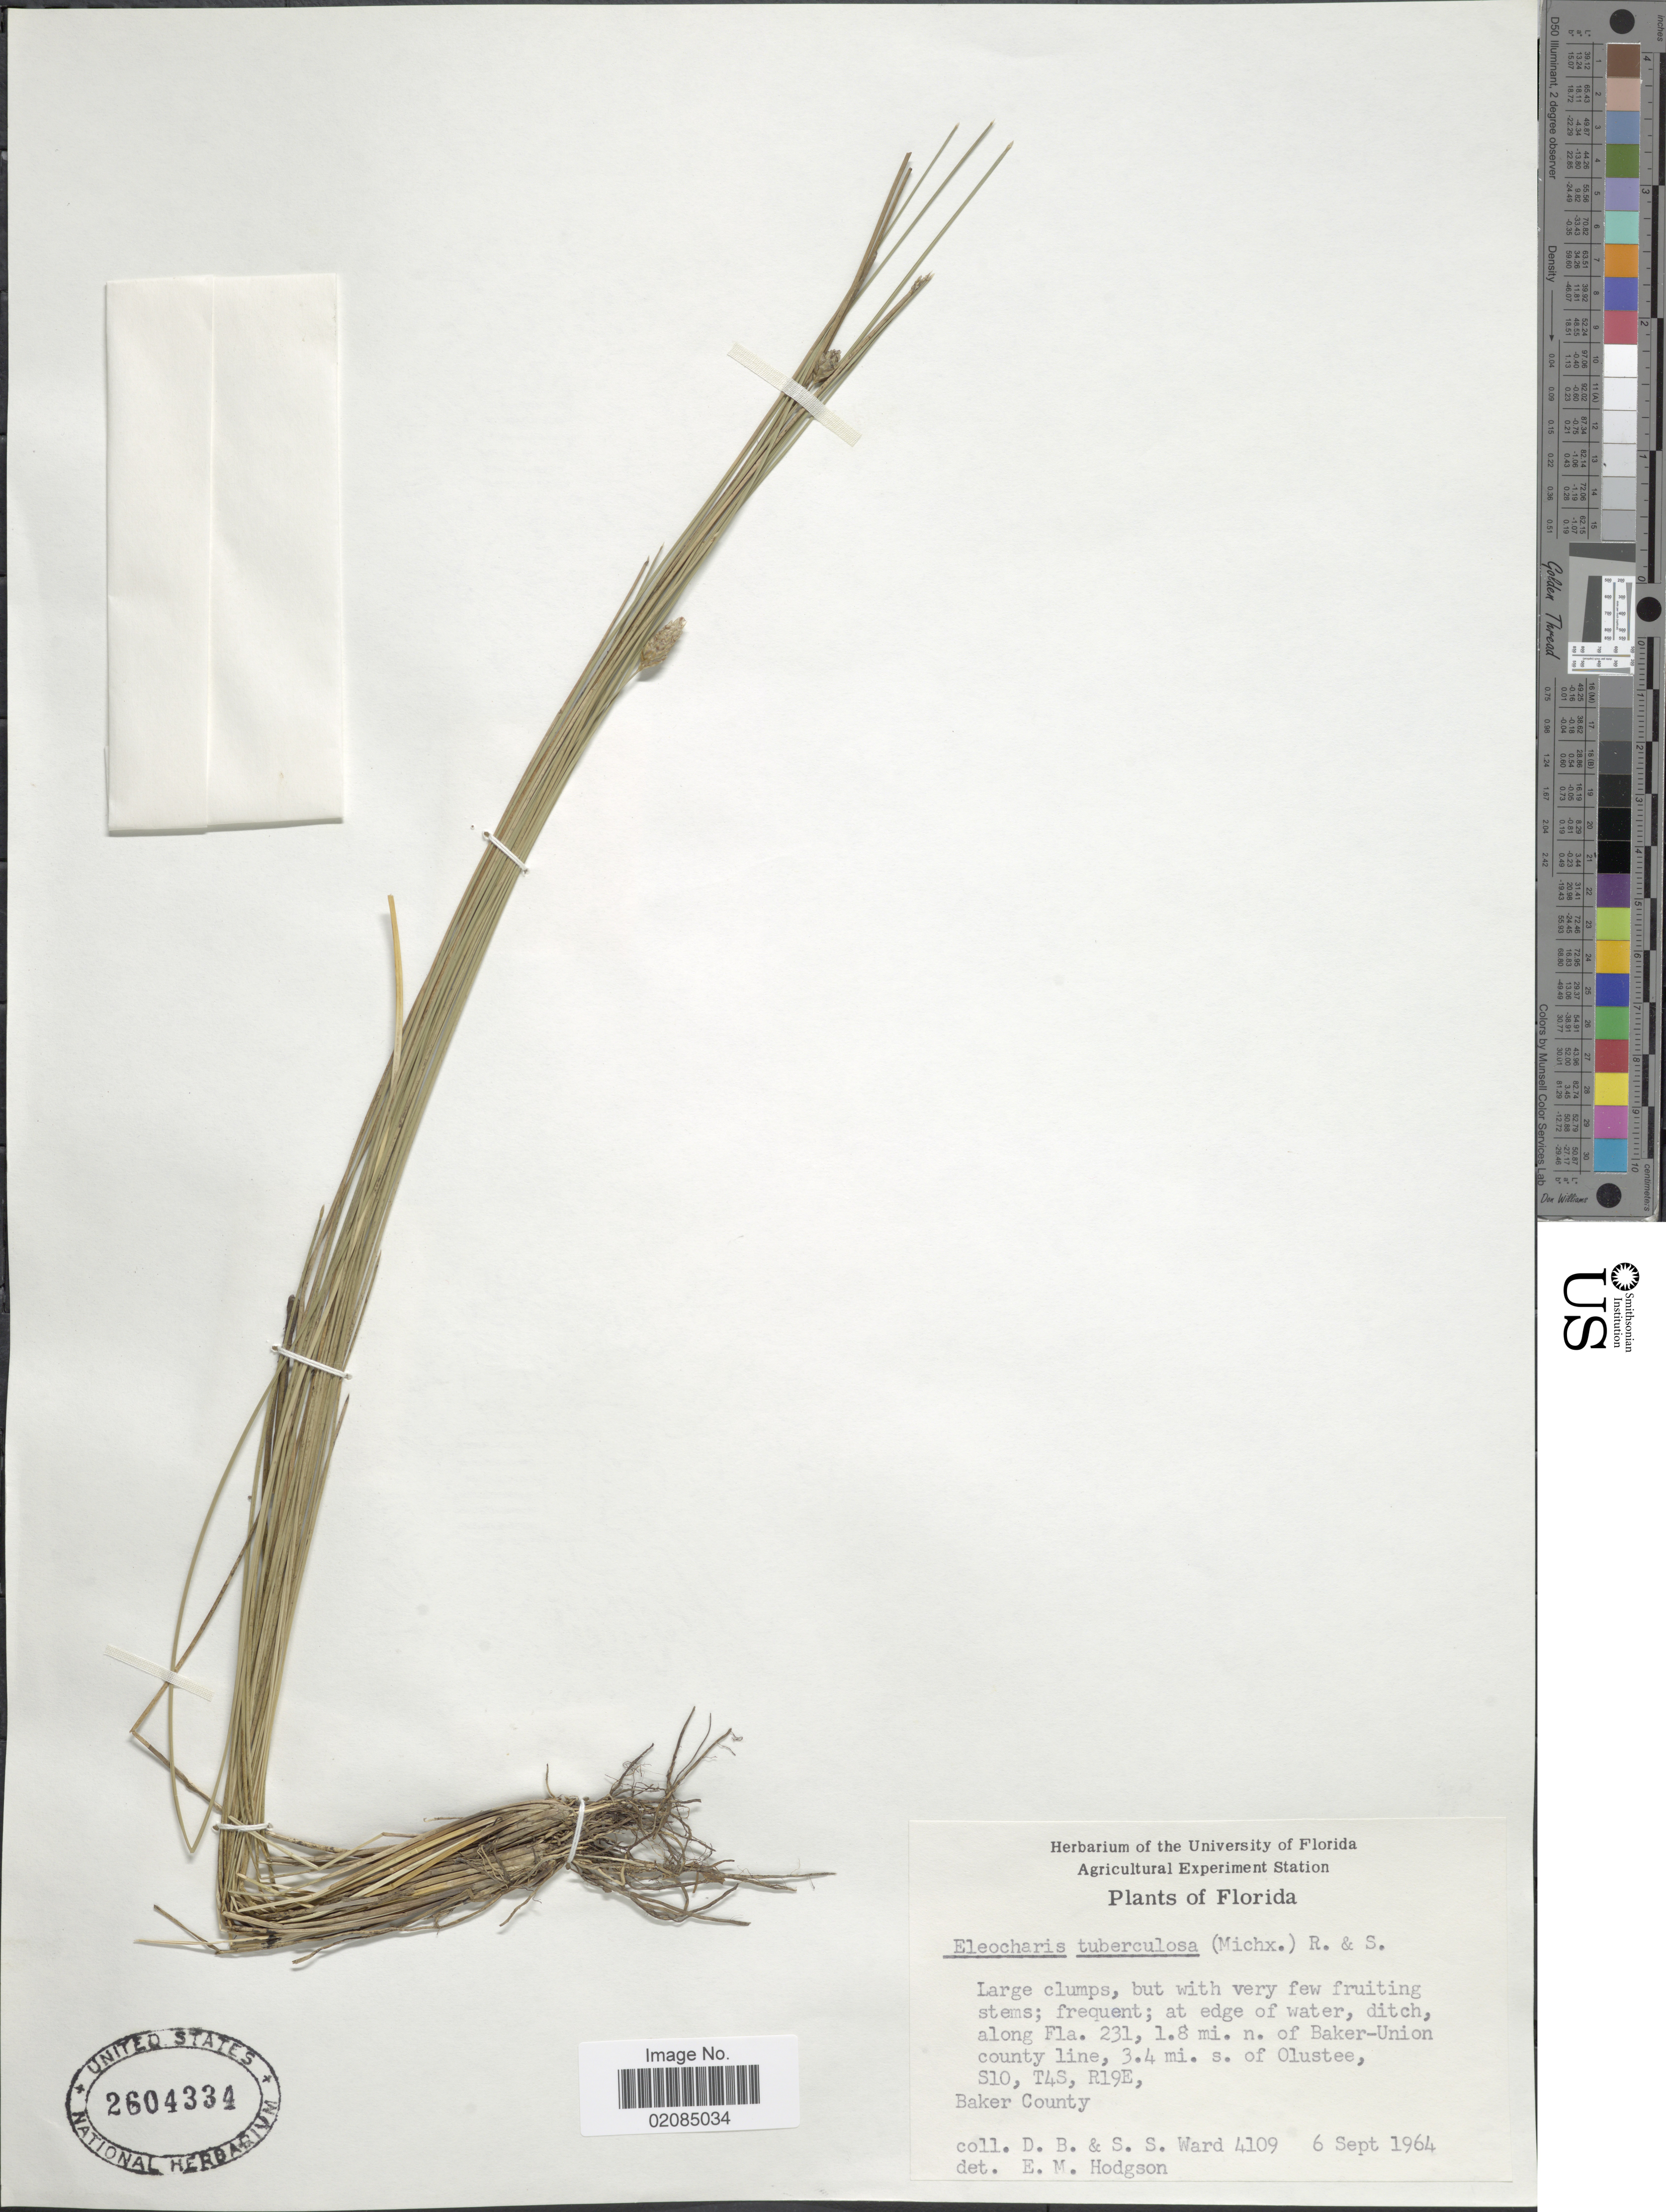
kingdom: Plantae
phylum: Tracheophyta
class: Liliopsida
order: Poales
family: Cyperaceae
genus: Eleocharis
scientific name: Eleocharis tuberculosa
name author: (Michx.) Roem. & Schult.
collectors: D. B. Ward & S. S. Ward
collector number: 4109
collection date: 1964-09-06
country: United States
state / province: Florida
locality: Along Fla. 231, 1.8 mi. n. of Baker-Union county line, 3.4 mi. s. of Olustee, S10,T4S, R19E, Baker County.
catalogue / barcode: US 2604334